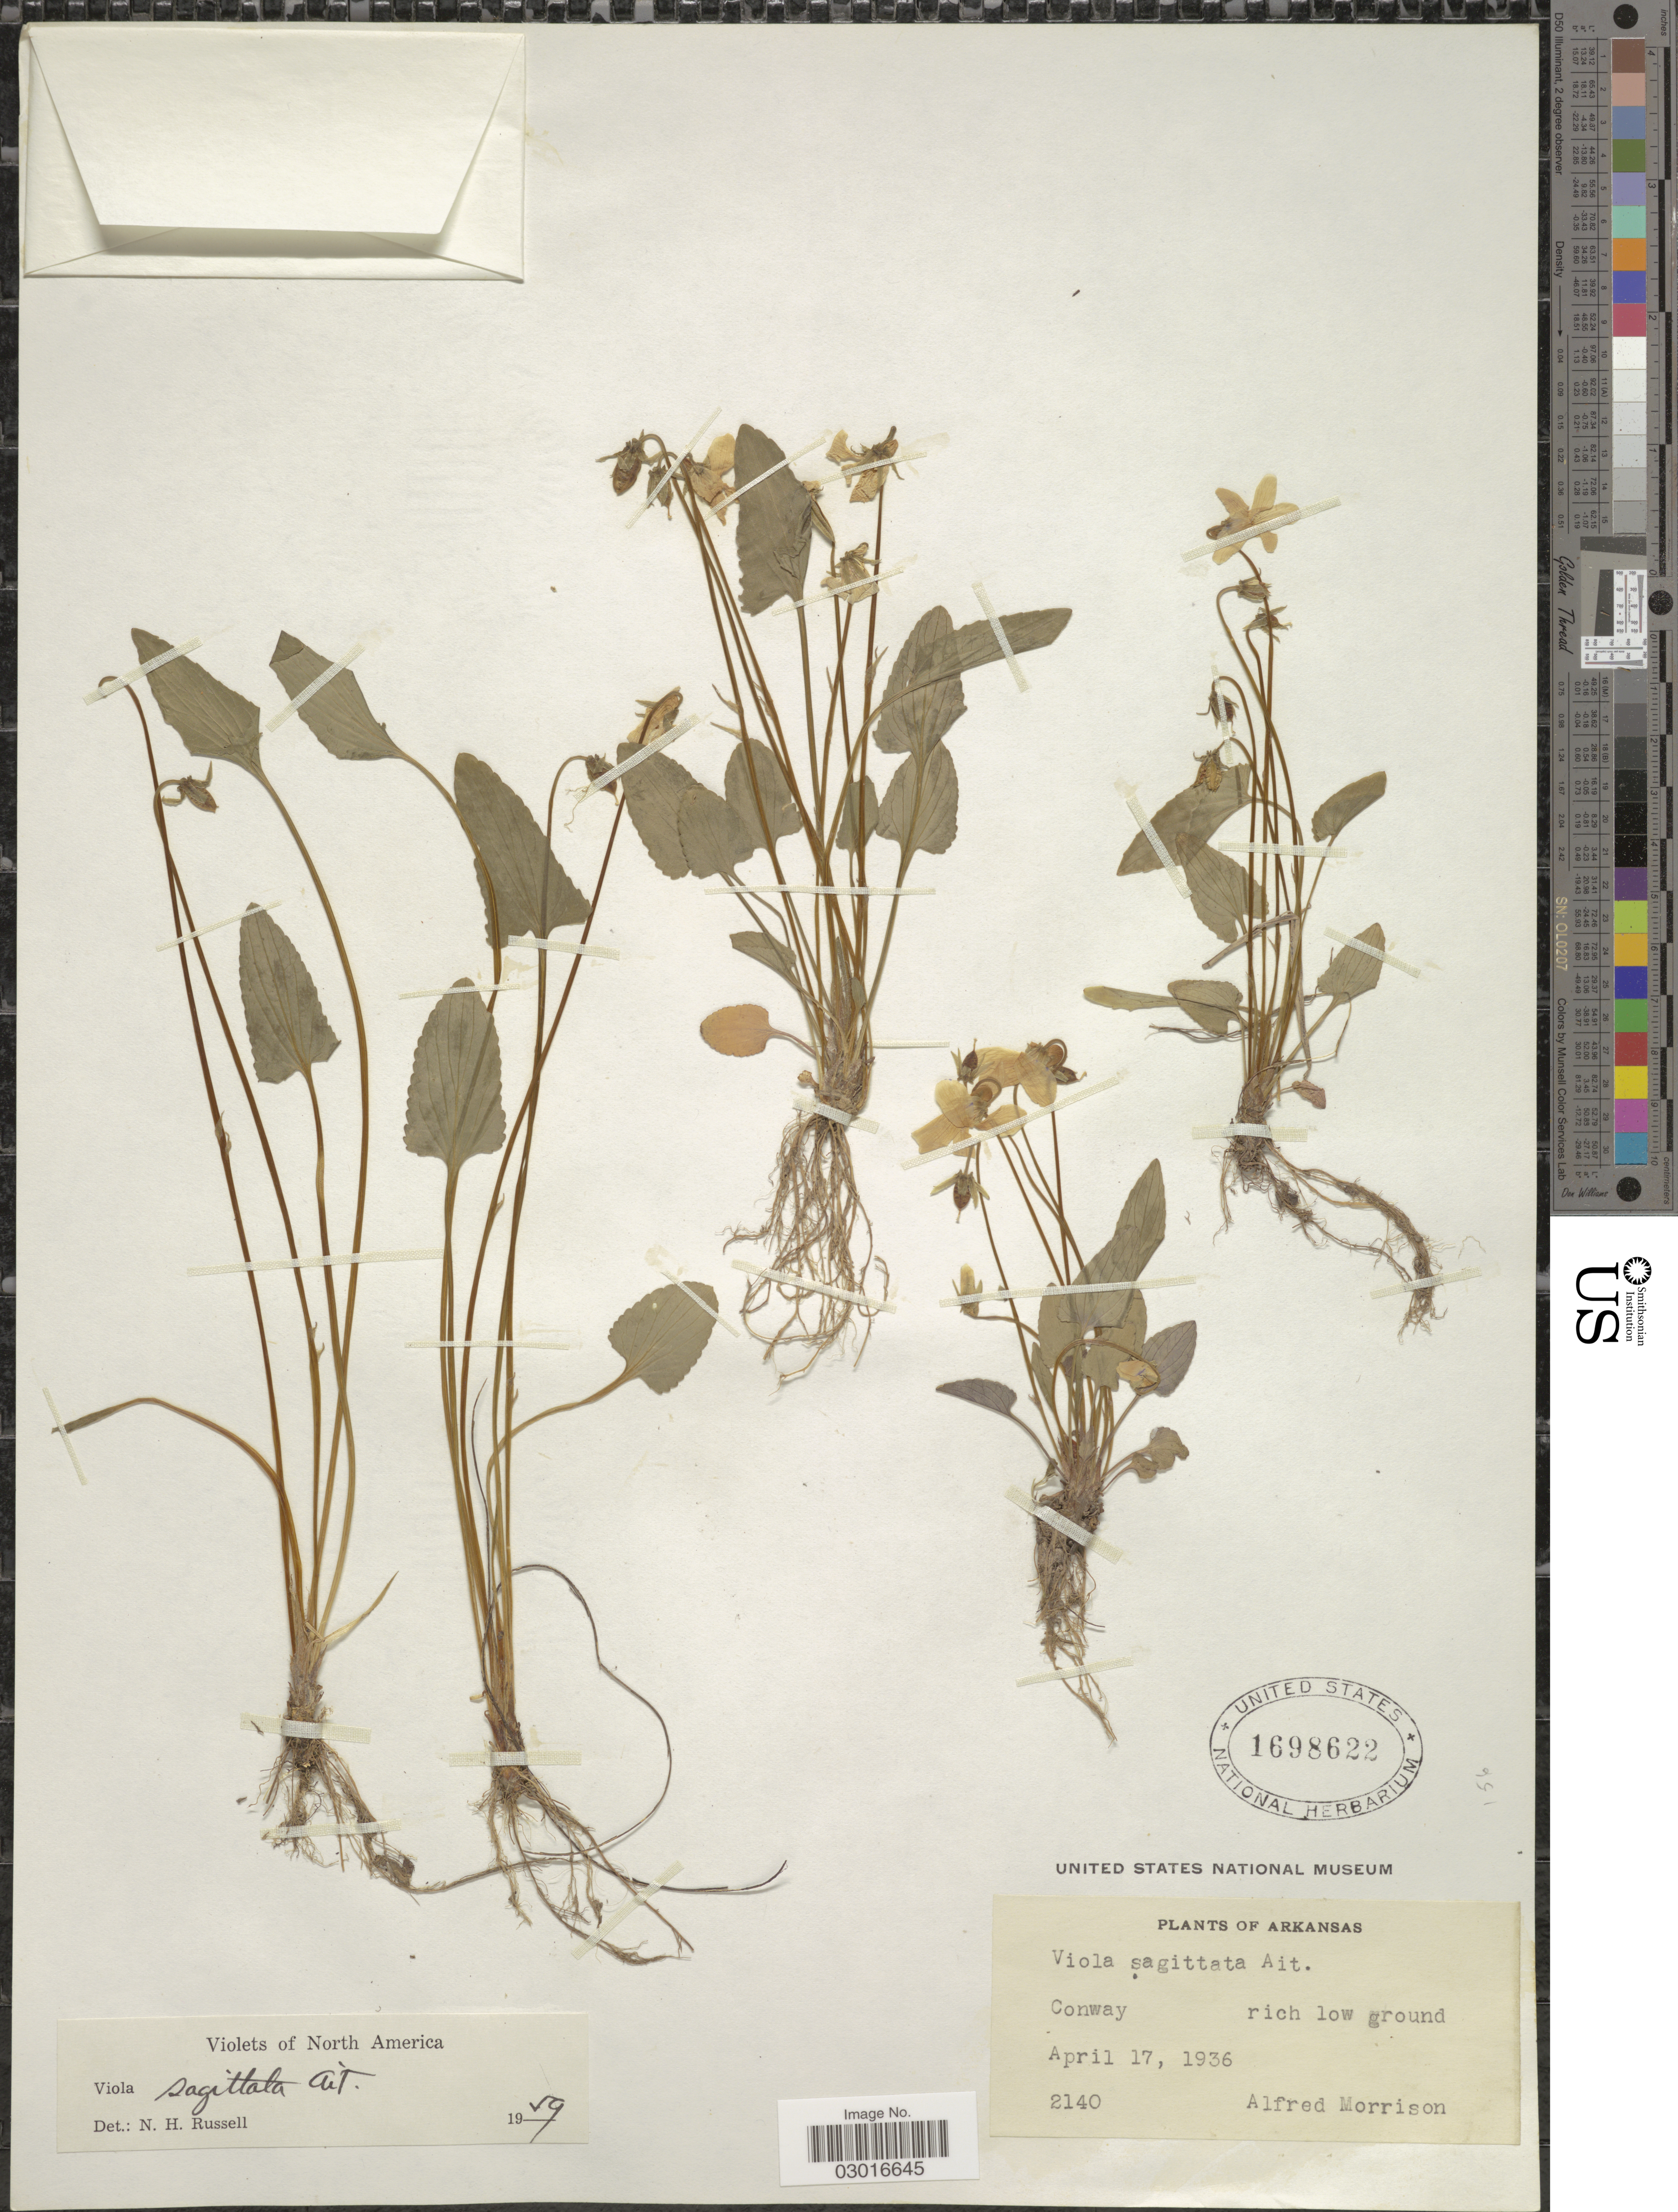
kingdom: Plantae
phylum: Tracheophyta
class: Magnoliopsida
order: Malpighiales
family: Violaceae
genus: Viola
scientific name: Viola sagittata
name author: Aiton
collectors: A. Morris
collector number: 2140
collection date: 1936-04-17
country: United States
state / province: Arkansas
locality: Conway rich low ground.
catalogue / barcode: US 1698622